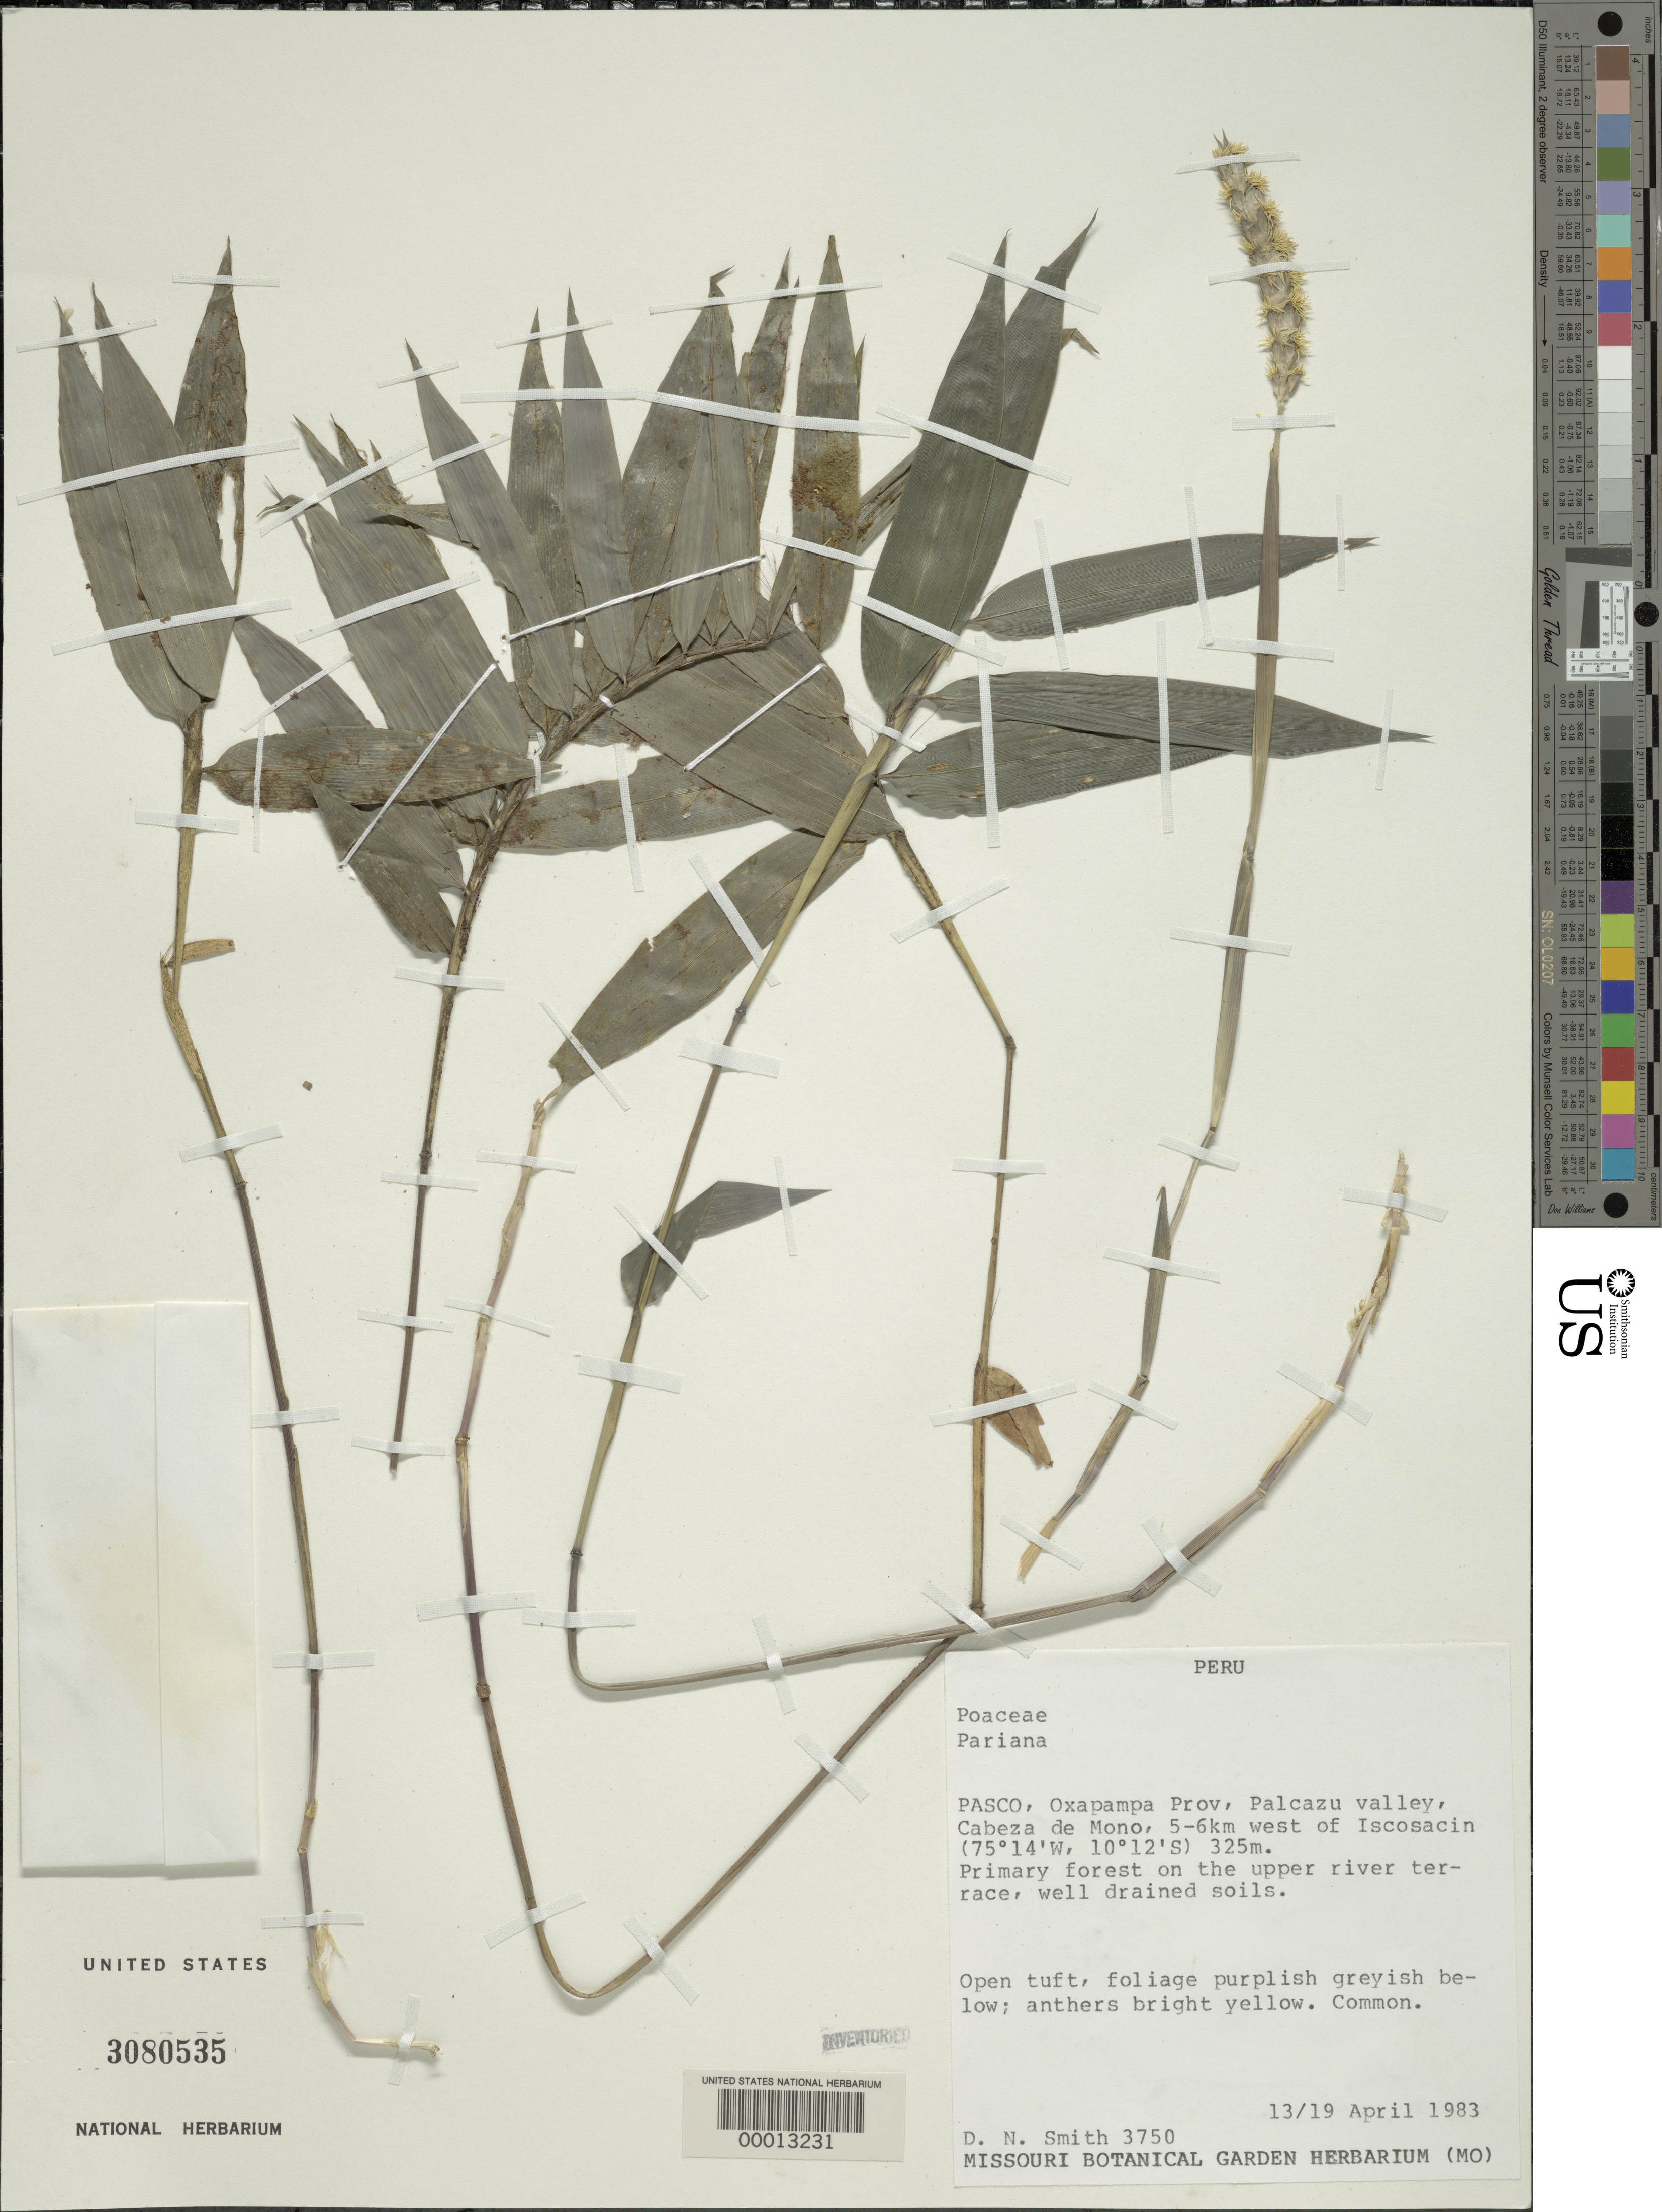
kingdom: Plantae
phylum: Tracheophyta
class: Liliopsida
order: Poales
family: Poaceae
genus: Pariana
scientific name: Pariana sp.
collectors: D. Smith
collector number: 3750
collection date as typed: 13 Apr 1983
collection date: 1983-04-13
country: Peru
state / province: Pasco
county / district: Oxapampa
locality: Palcazu valley, cabeza de mono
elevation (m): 325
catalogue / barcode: US 3080535